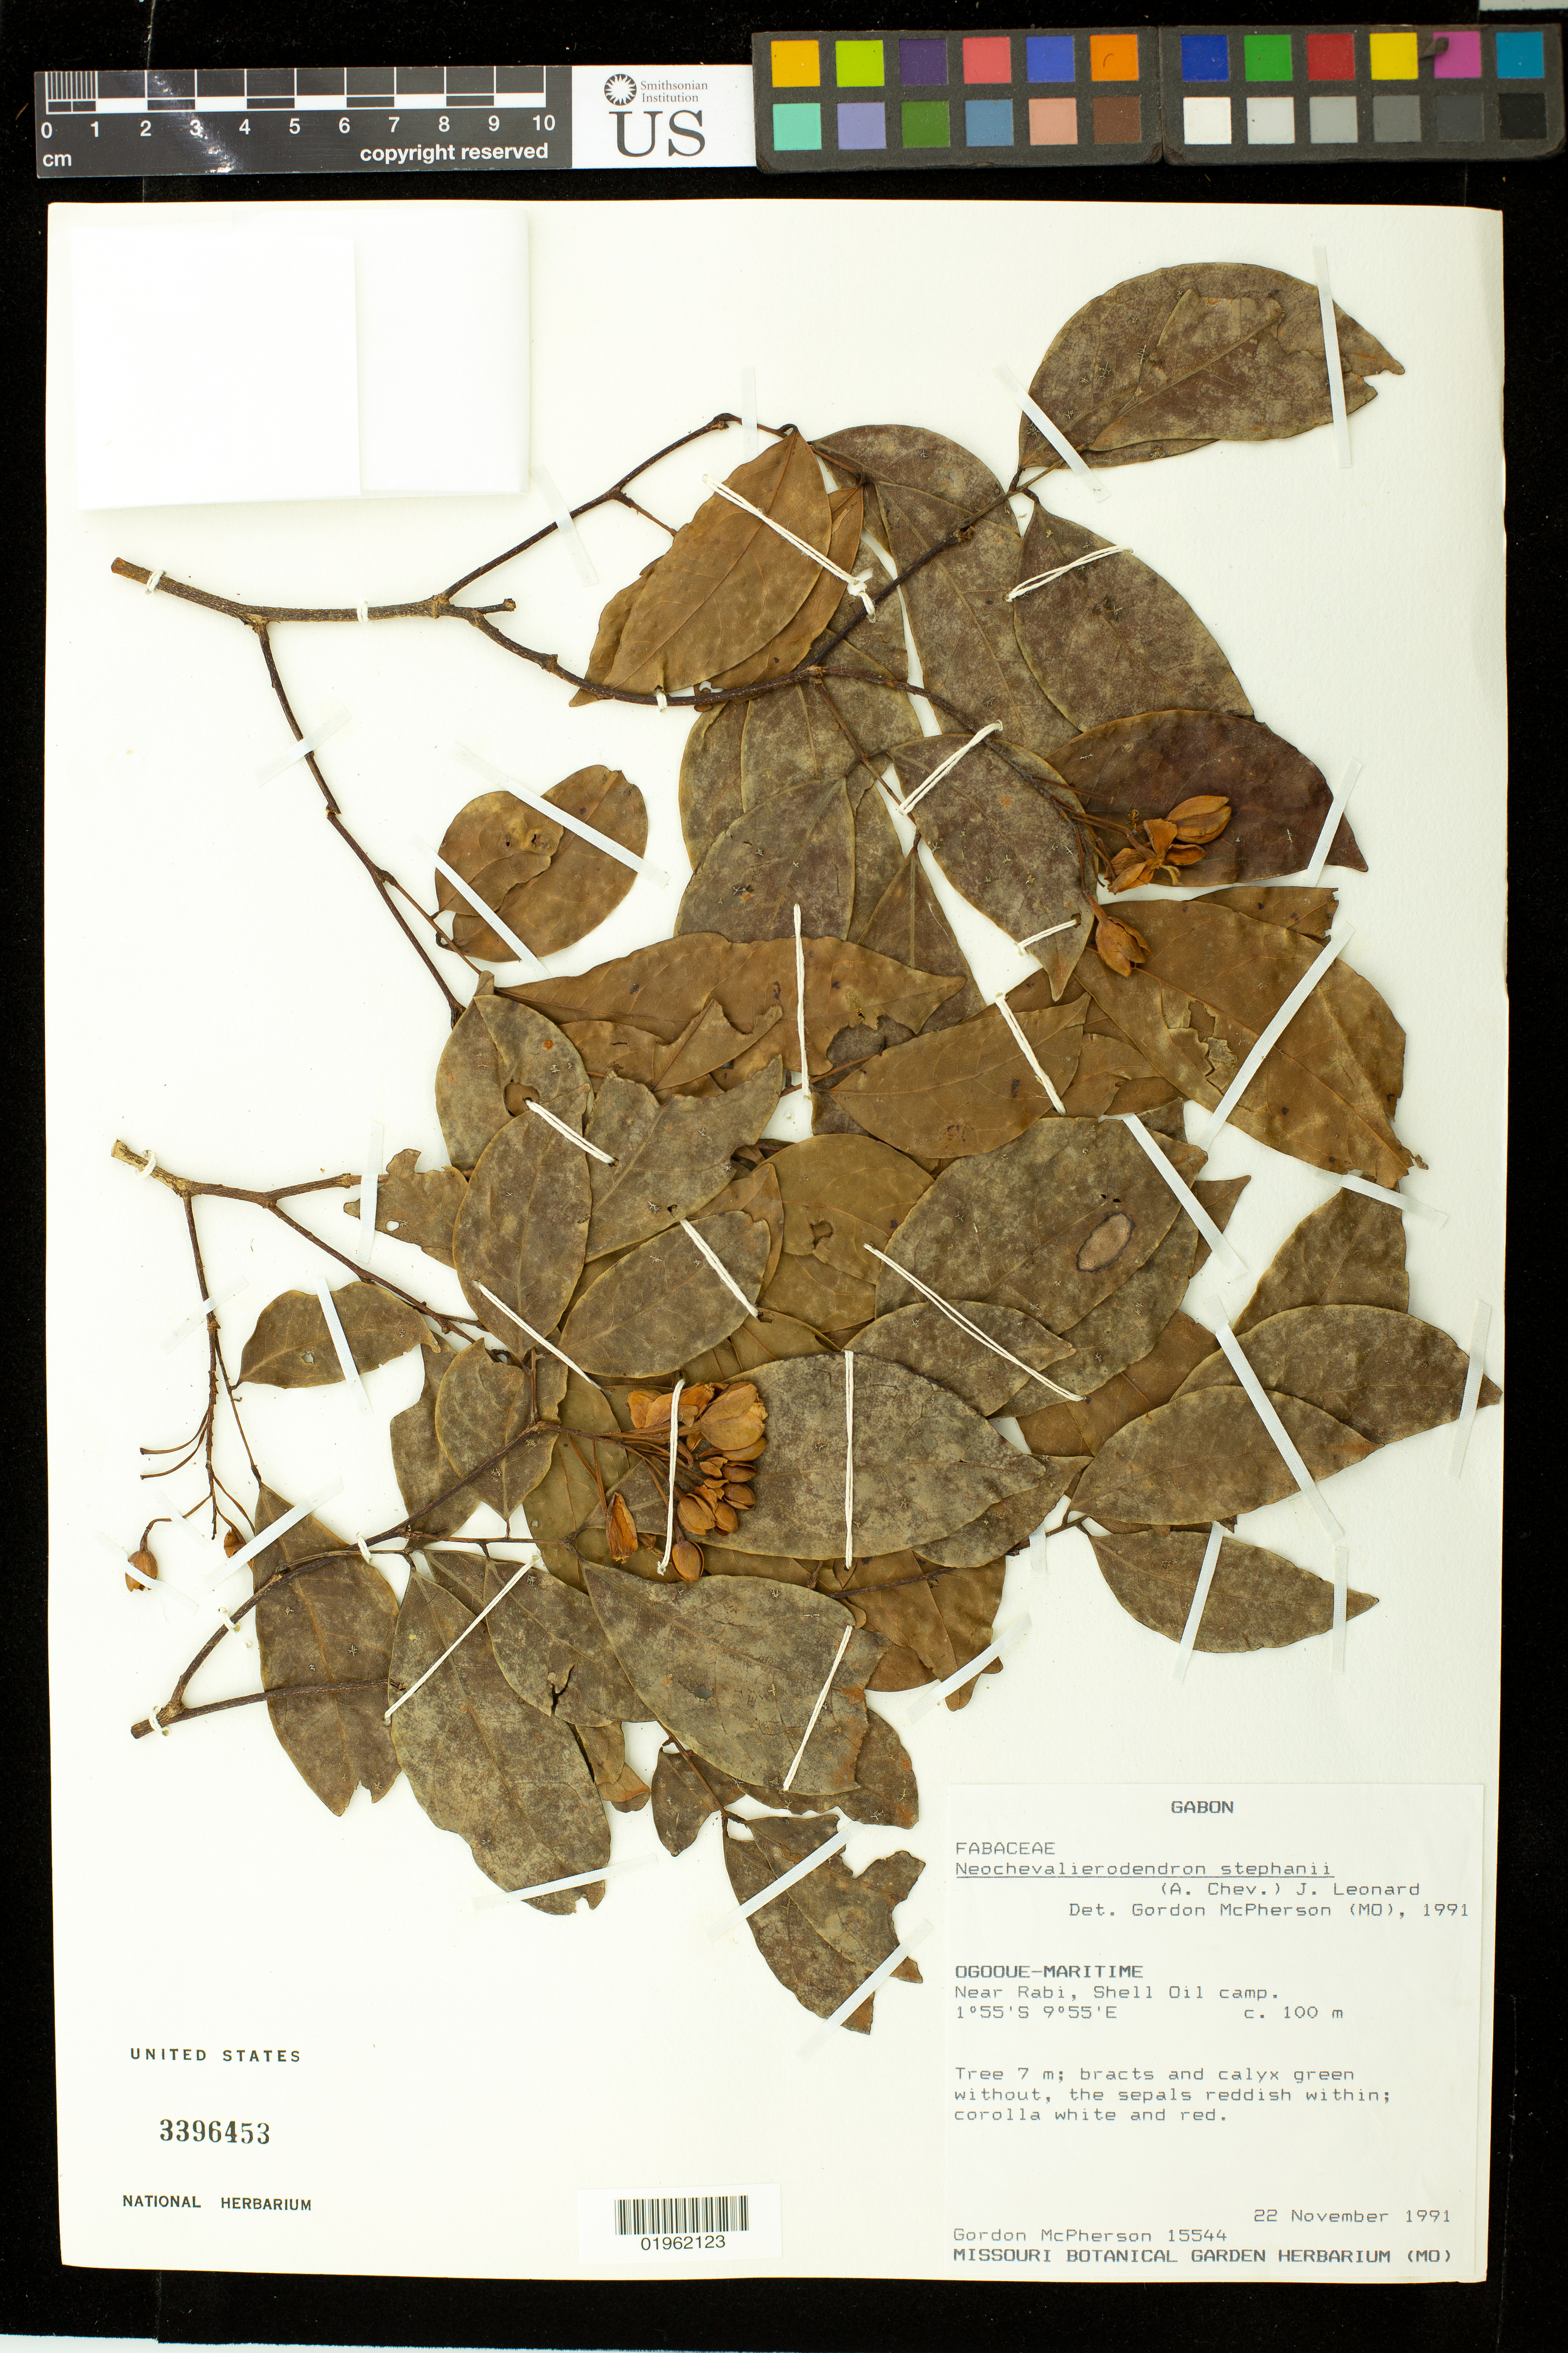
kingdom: Plantae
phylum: Tracheophyta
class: Magnoliopsida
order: Fabales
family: Fabaceae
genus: Neochevalierodendron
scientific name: Neochevalierodendron stephanii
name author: (A. Chev.) J. Léonard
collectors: G. D. McPherson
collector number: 15544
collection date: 1991-11-22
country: Gabon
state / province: Ogooue-Maritime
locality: Near Rabi, Shell Oil camp.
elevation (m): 100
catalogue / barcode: US 3396453